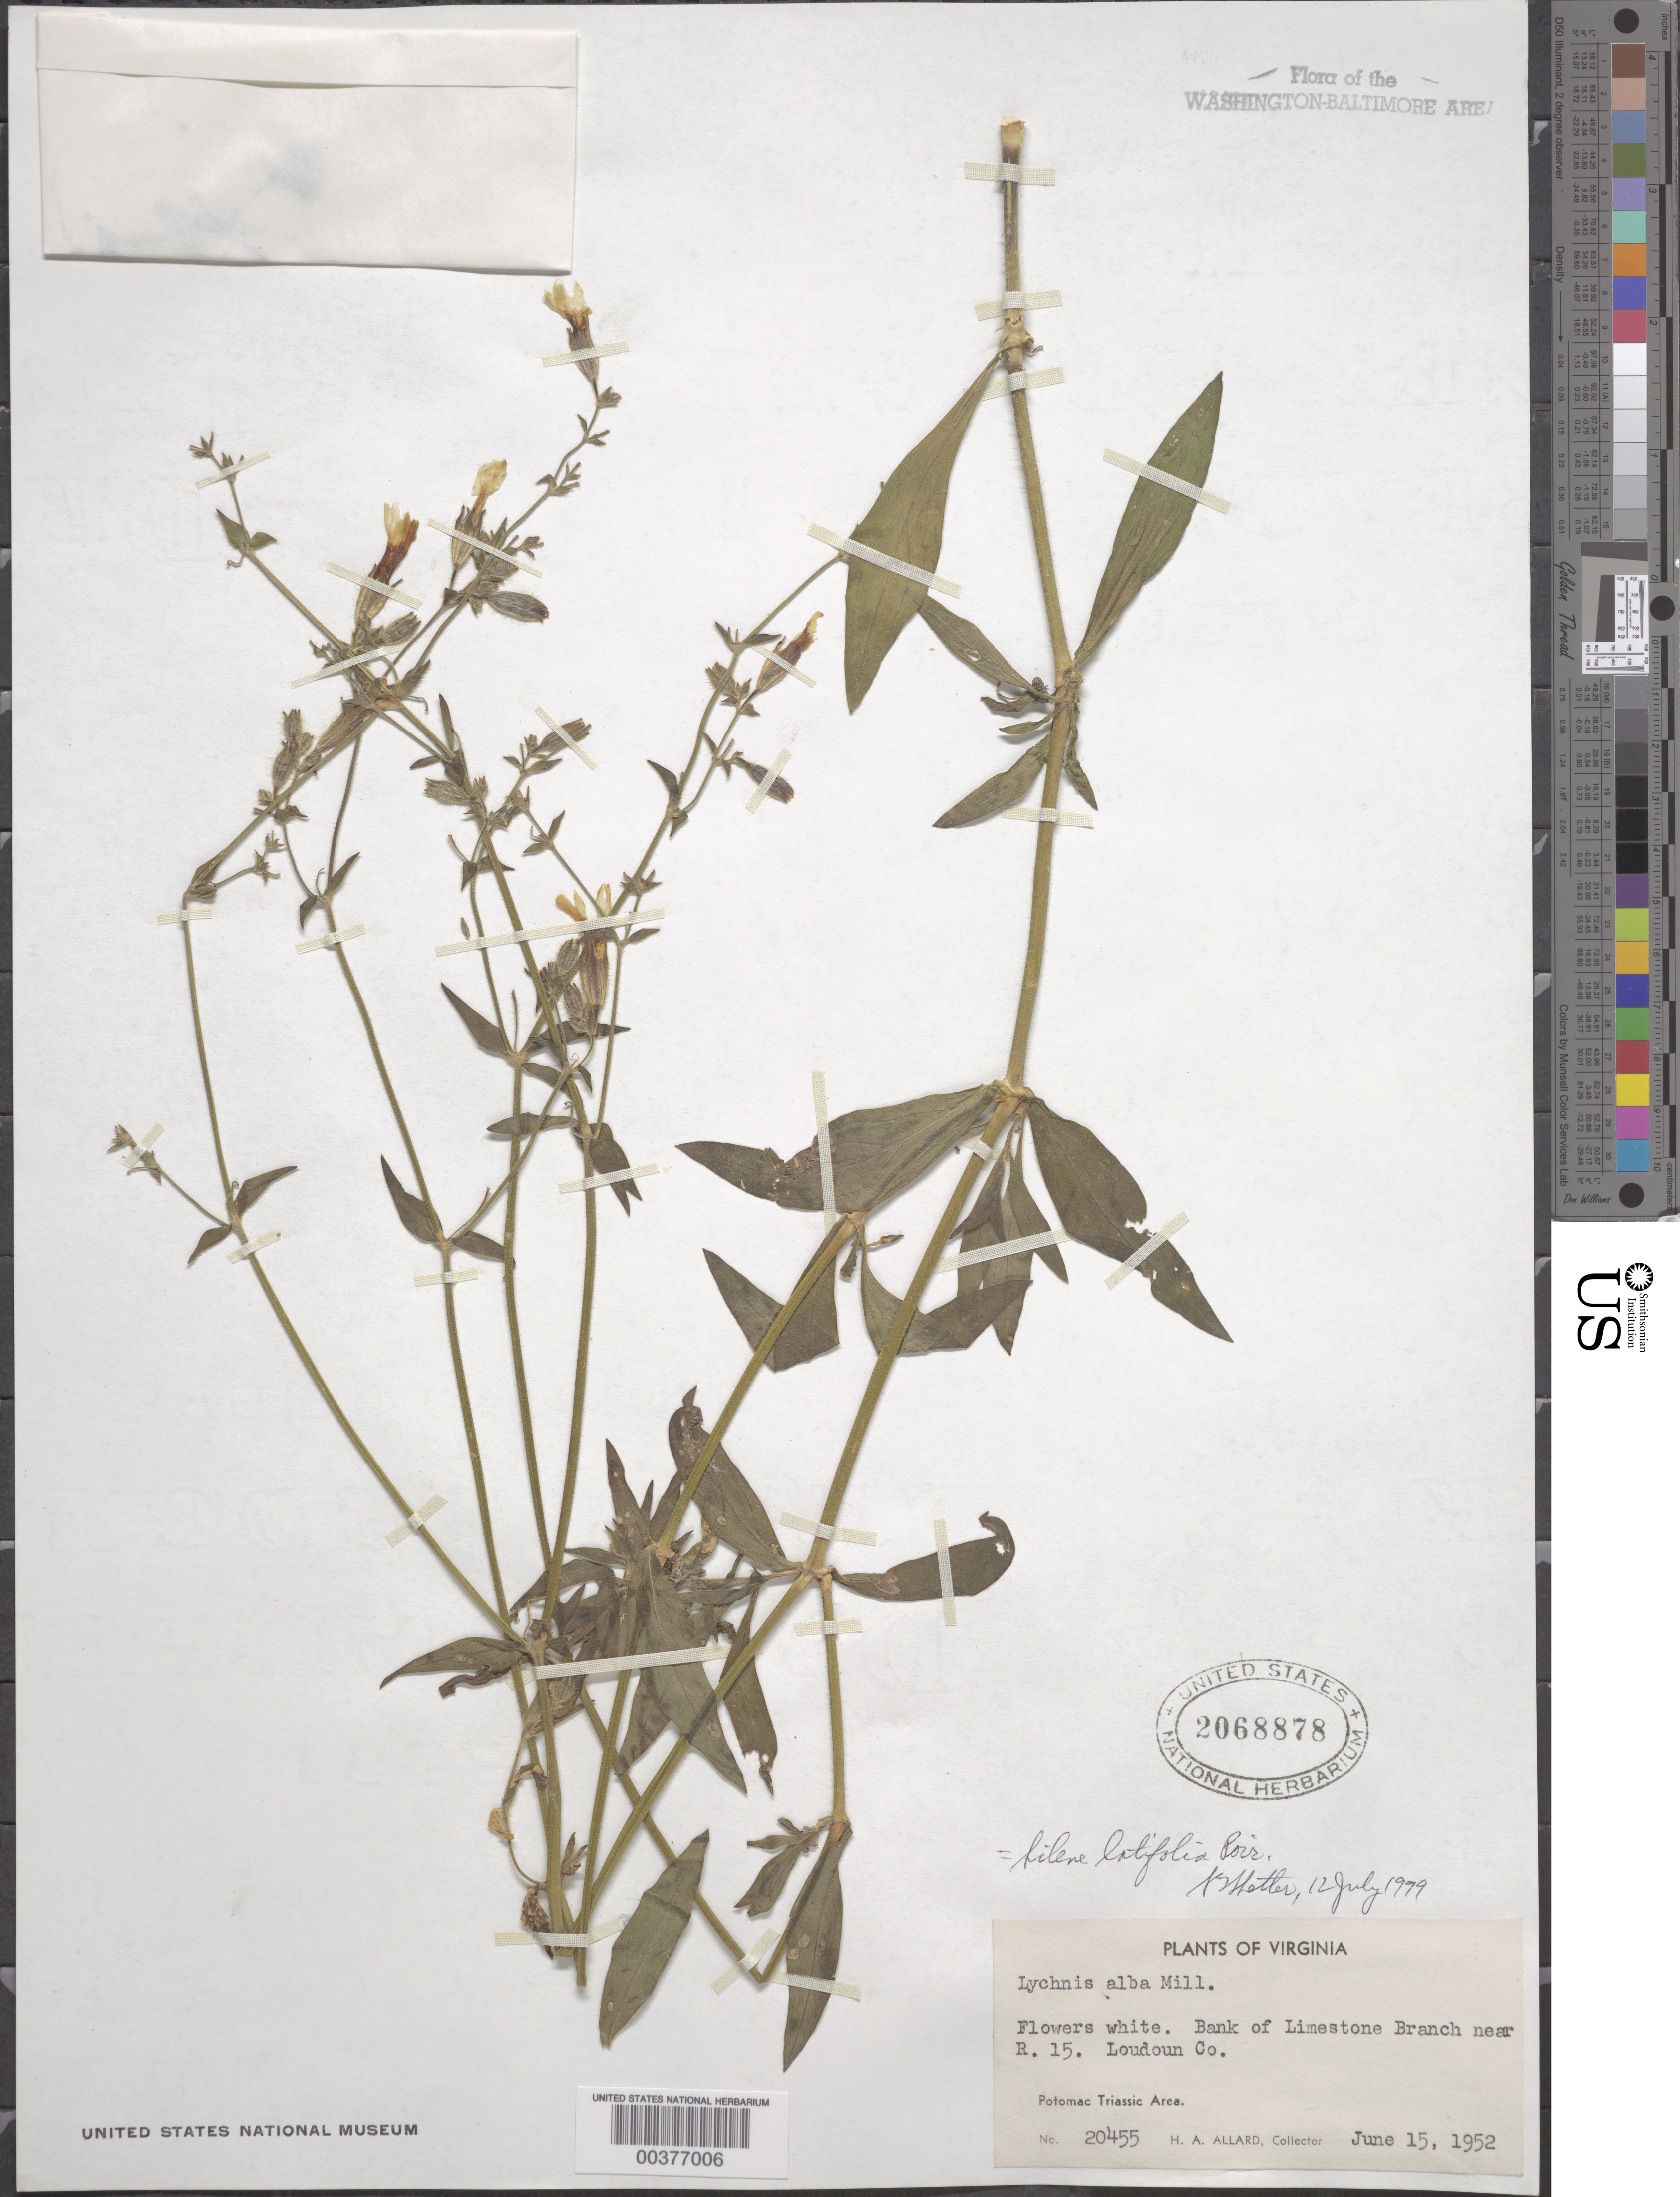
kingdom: Plantae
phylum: Tracheophyta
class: Magnoliopsida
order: Caryophyllales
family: Caryophyllaceae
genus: Silene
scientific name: Silene latifolia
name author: Poir.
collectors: H. A. Allard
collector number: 20455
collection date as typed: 15 Jun 1952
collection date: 1952-06-15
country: United States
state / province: Virginia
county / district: Loudoun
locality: Limestone Branch near Route 15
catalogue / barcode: US 2068878